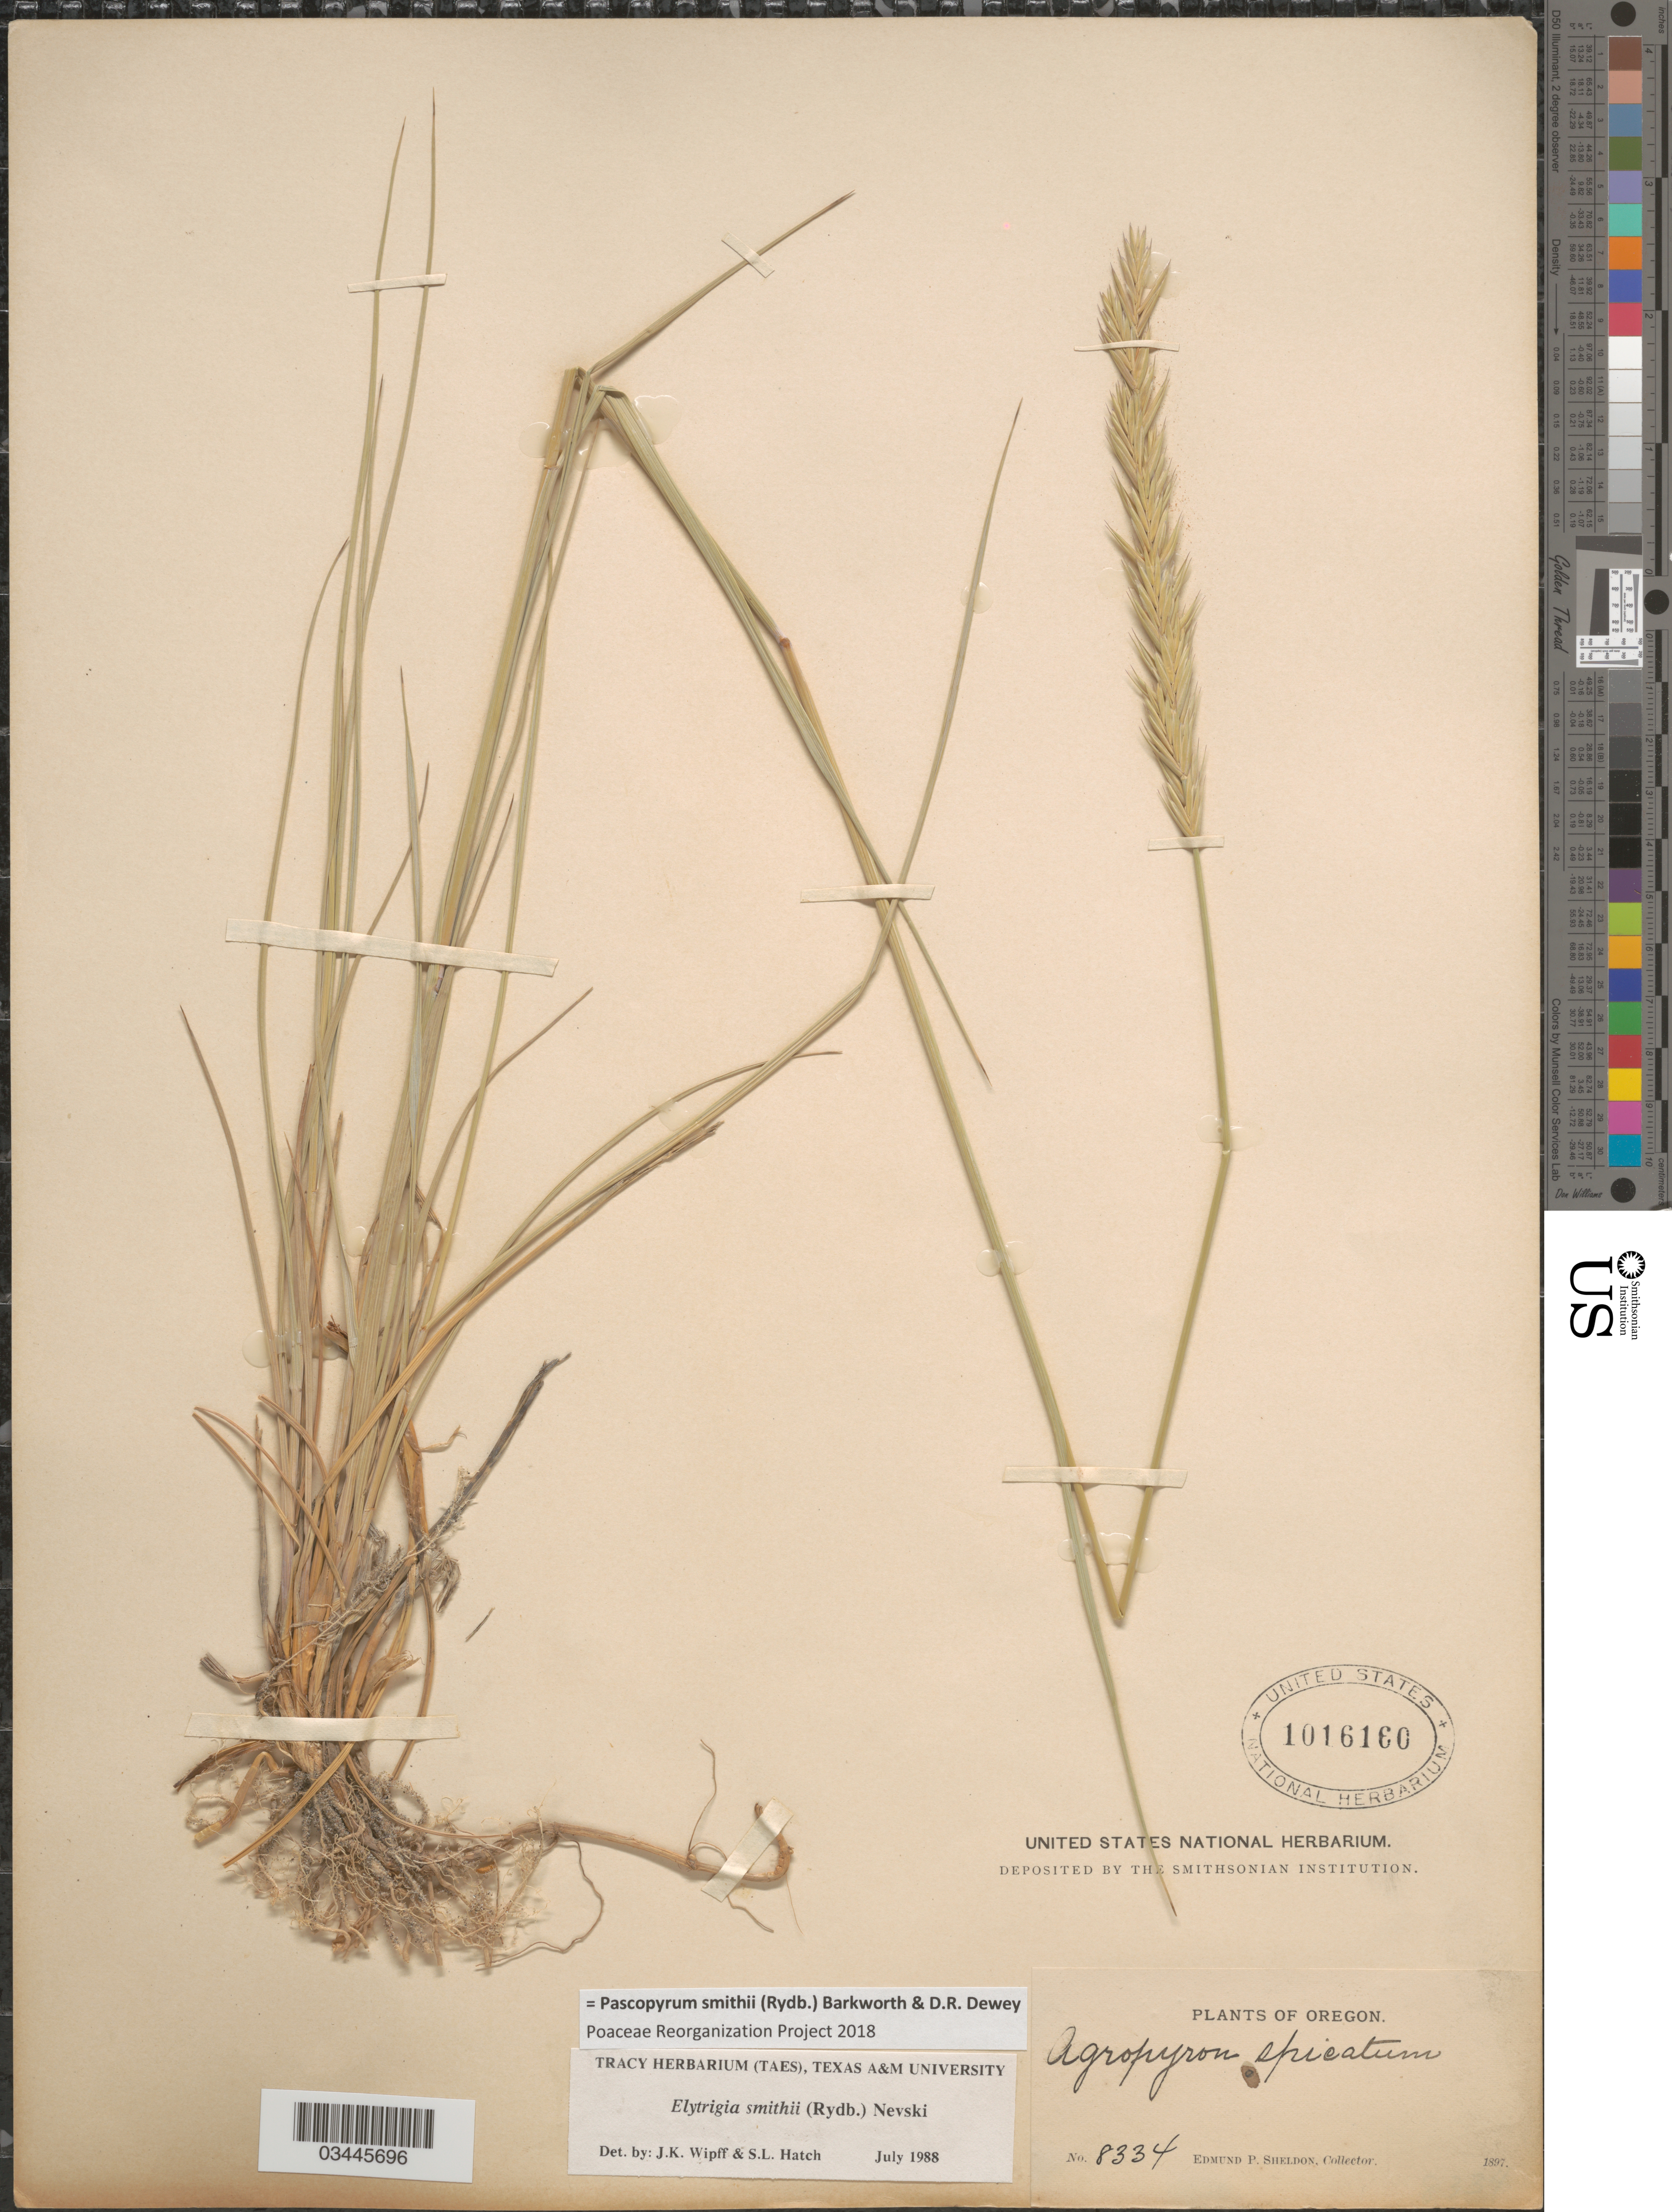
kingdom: Plantae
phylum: Tracheophyta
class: Liliopsida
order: Poales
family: Poaceae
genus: Pascopyrum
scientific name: Pascopyrum smithii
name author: (Rydb.) Barkworth & Dewey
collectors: E. P. Sheldon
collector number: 8334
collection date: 1897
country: United States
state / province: Oregon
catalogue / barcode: US 1016160